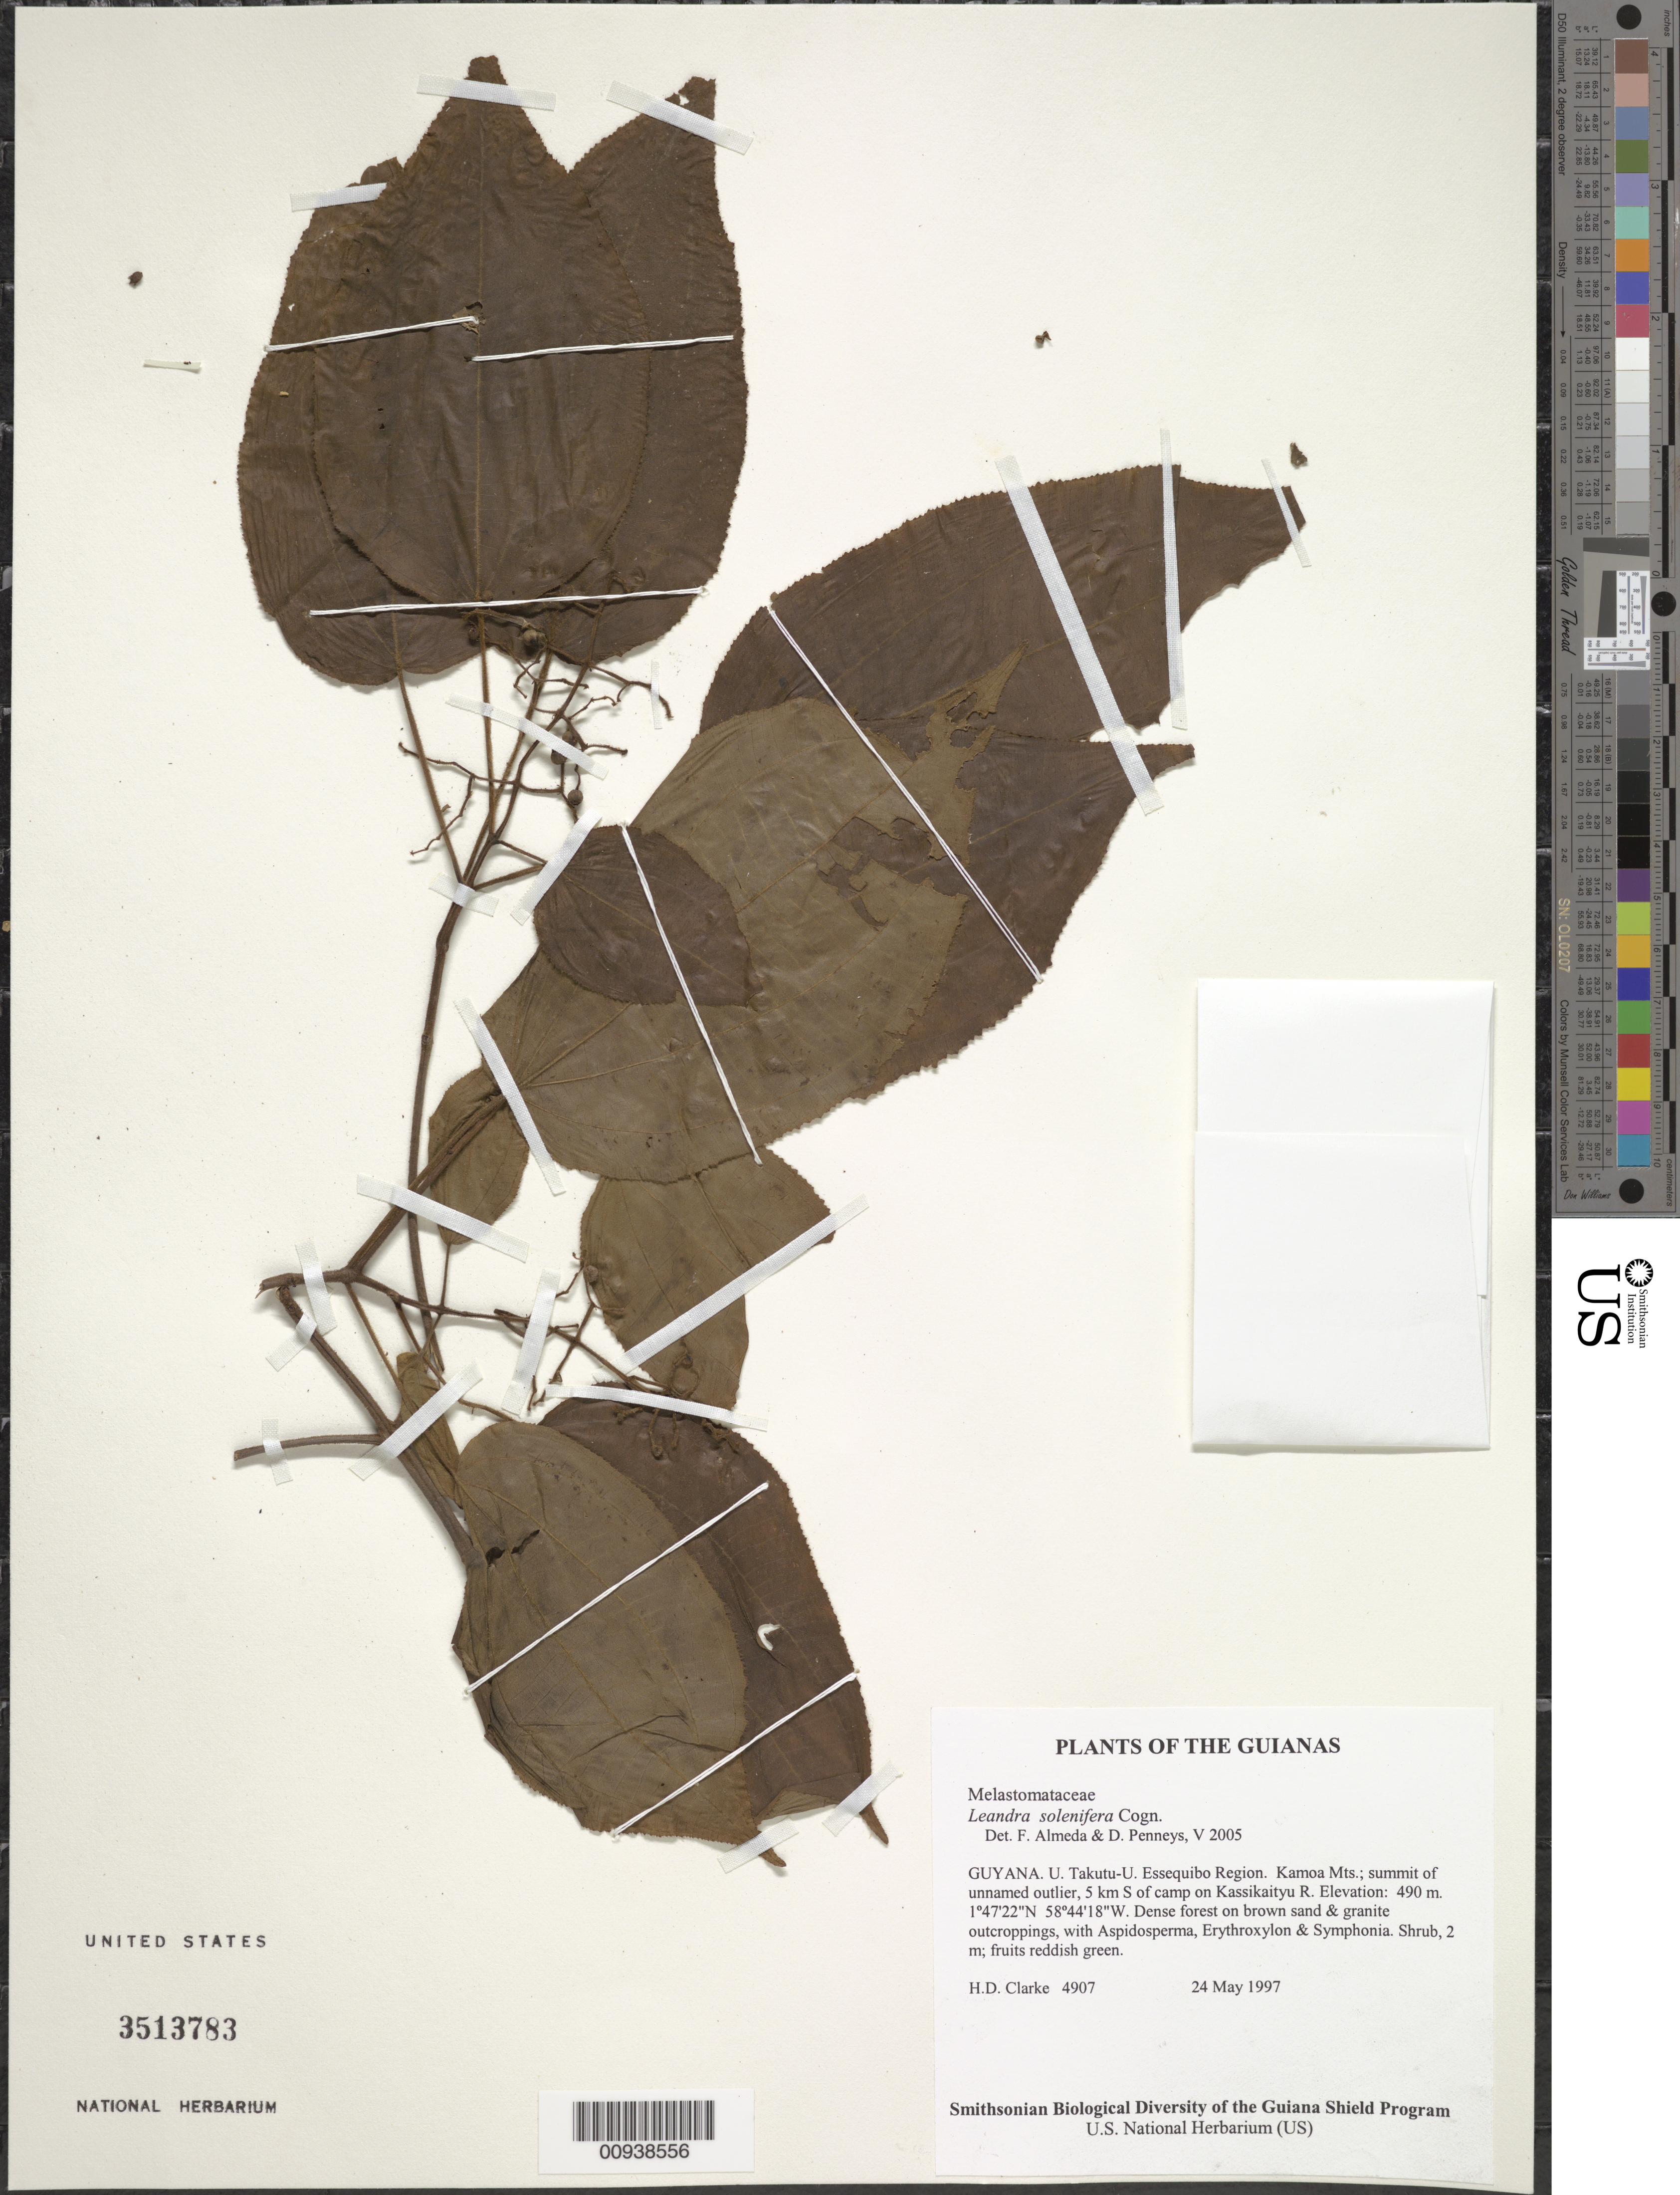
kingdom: Plantae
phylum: Tracheophyta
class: Magnoliopsida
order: Myrtales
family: Melastomataceae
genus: Leandra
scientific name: Leandra solenifera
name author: Cogn.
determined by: Almeda, F.; Penneys, D. S.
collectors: H. D. Clarke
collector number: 4907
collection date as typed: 24 May 1997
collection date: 1997-05-24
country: Guyana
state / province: U. Takutu-U. Essequibo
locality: Kamoa Mts.; summit of unnamed outlier, 5 km S of camp on Kassikaityu R.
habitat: Dense forest on brown sand & granite outcroppings, with Aspidosperma, Erythroxylum & Symphonia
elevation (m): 490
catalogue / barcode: US 3513783